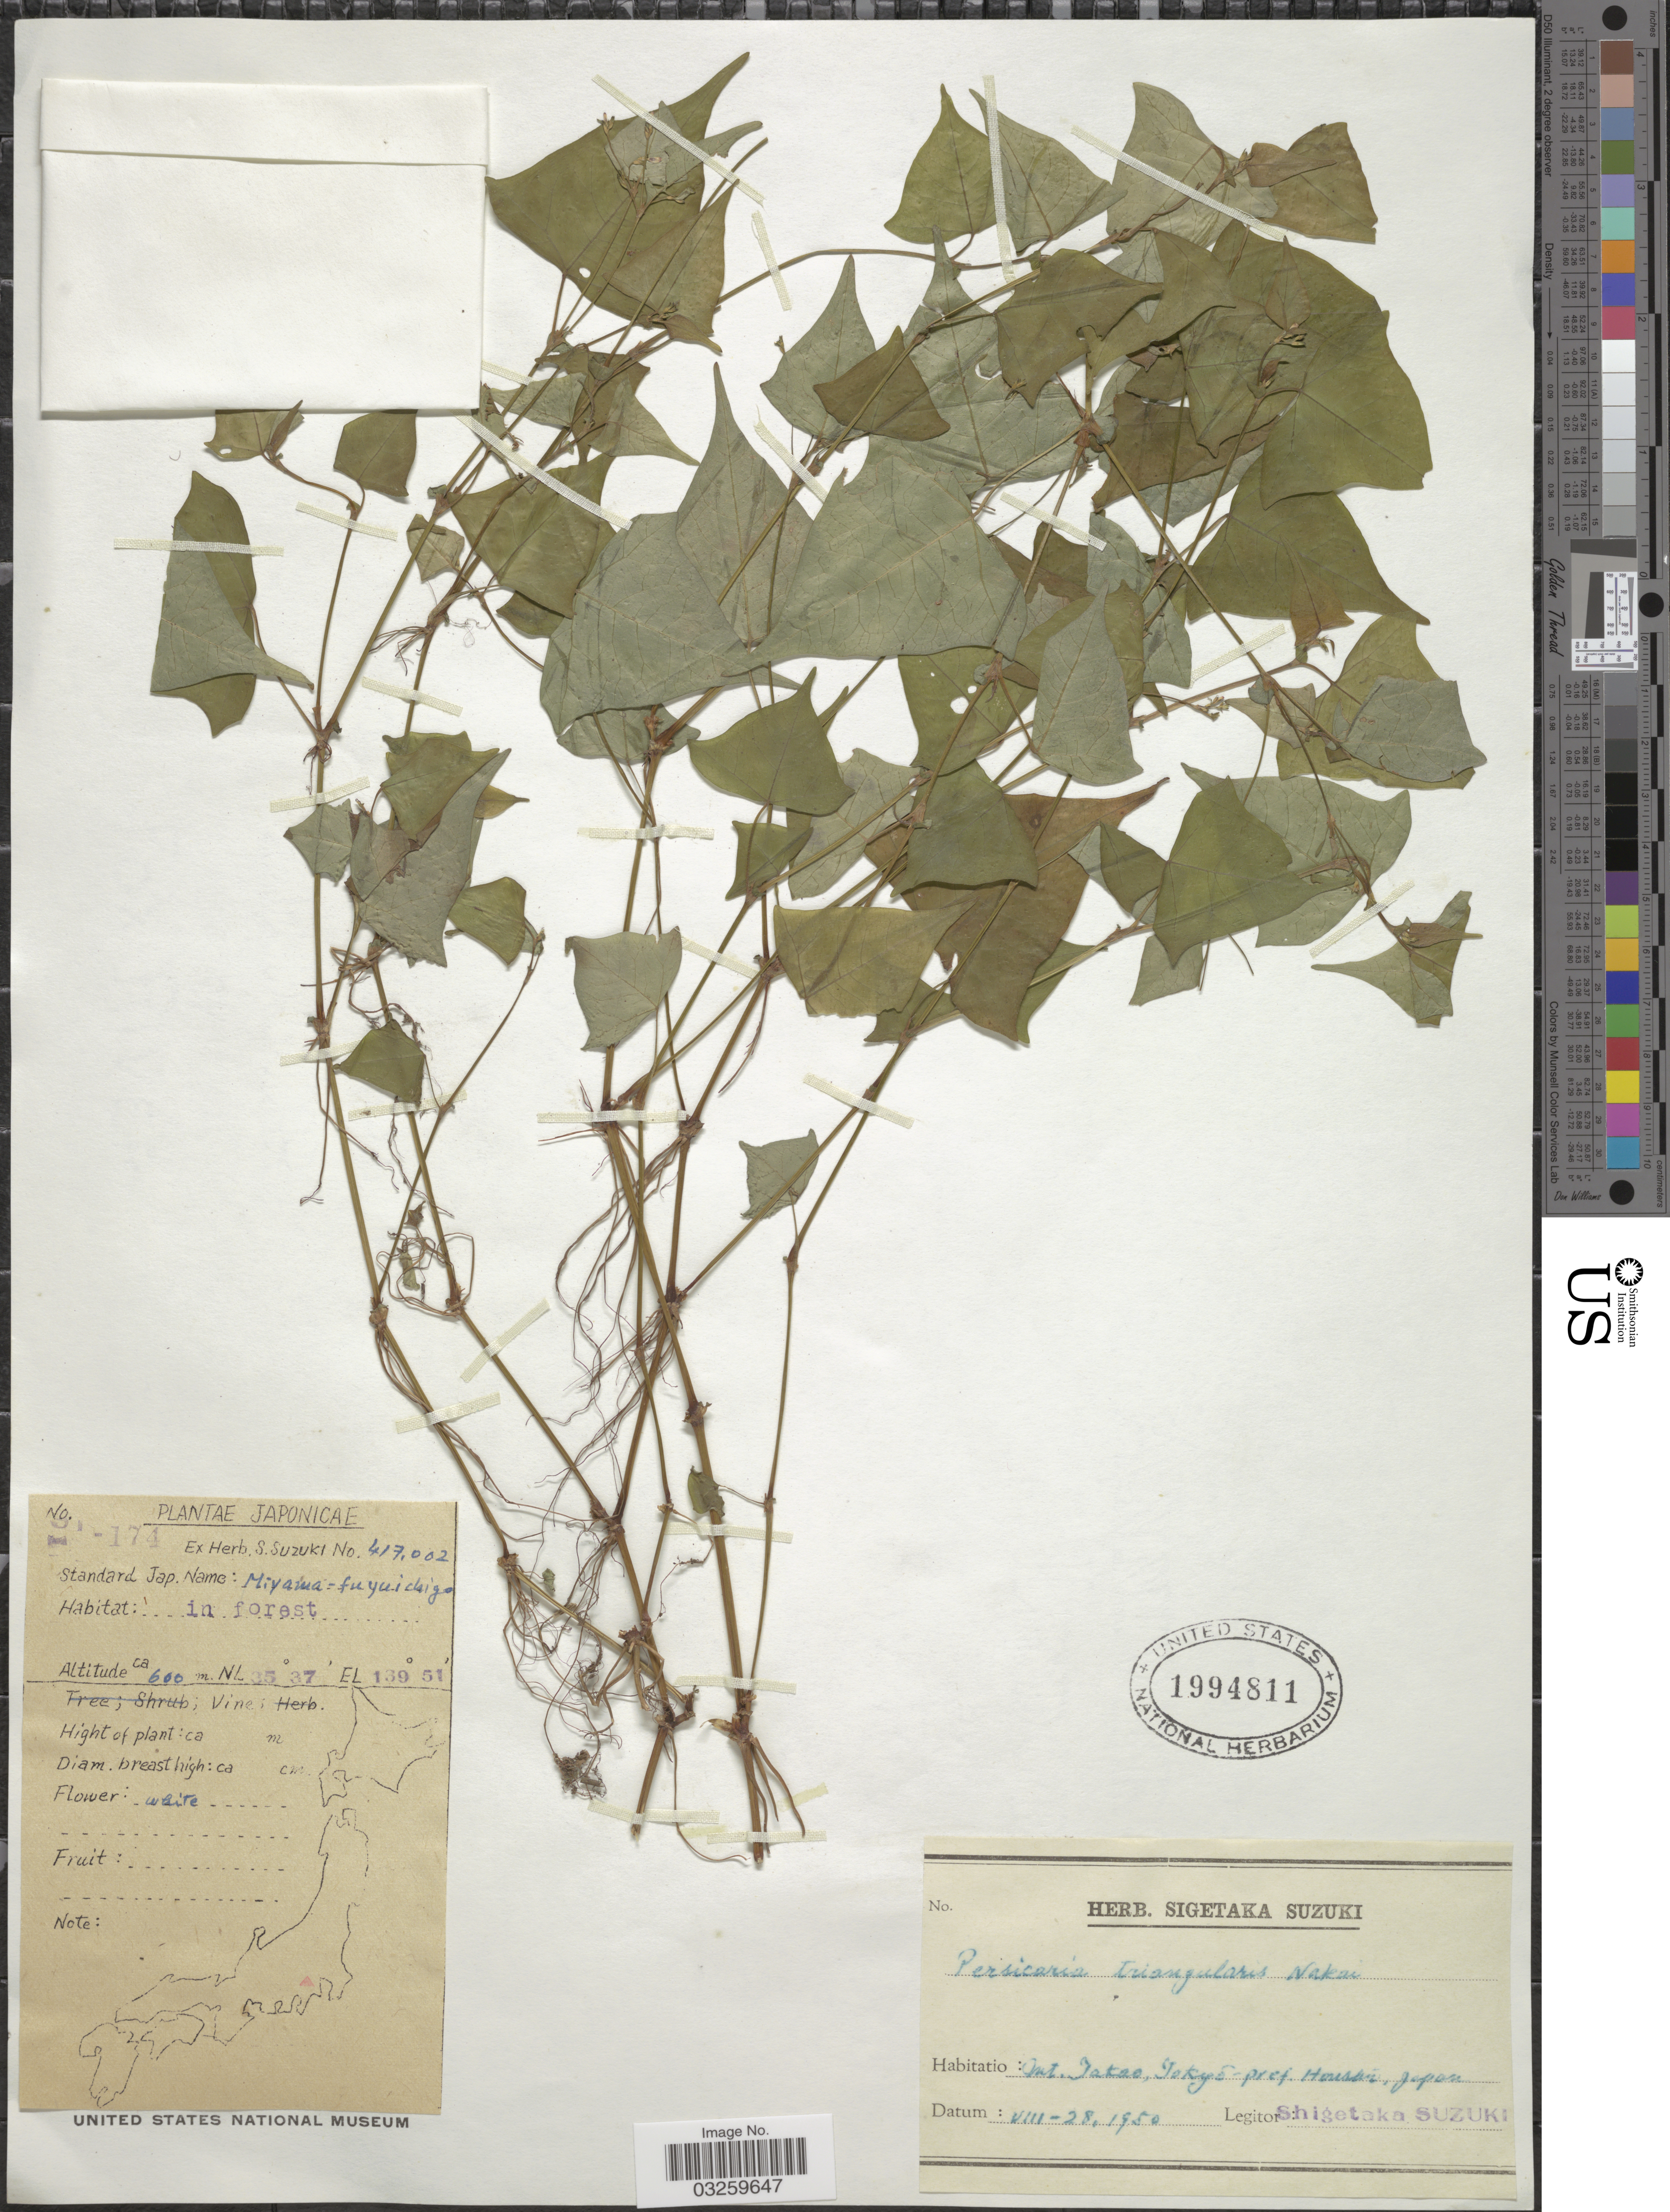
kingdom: Plantae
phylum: Tracheophyta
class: Magnoliopsida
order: Caryophyllales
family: Polygonaceae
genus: Polygonum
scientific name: Polygonum triangulare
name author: Wall.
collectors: S. Suzuki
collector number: SI-171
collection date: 1950-08-28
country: Japan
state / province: Tokyo, Federal City of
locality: Mt. Takao, Tokyo-pref. Honshü.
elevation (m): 600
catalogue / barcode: US 1994811